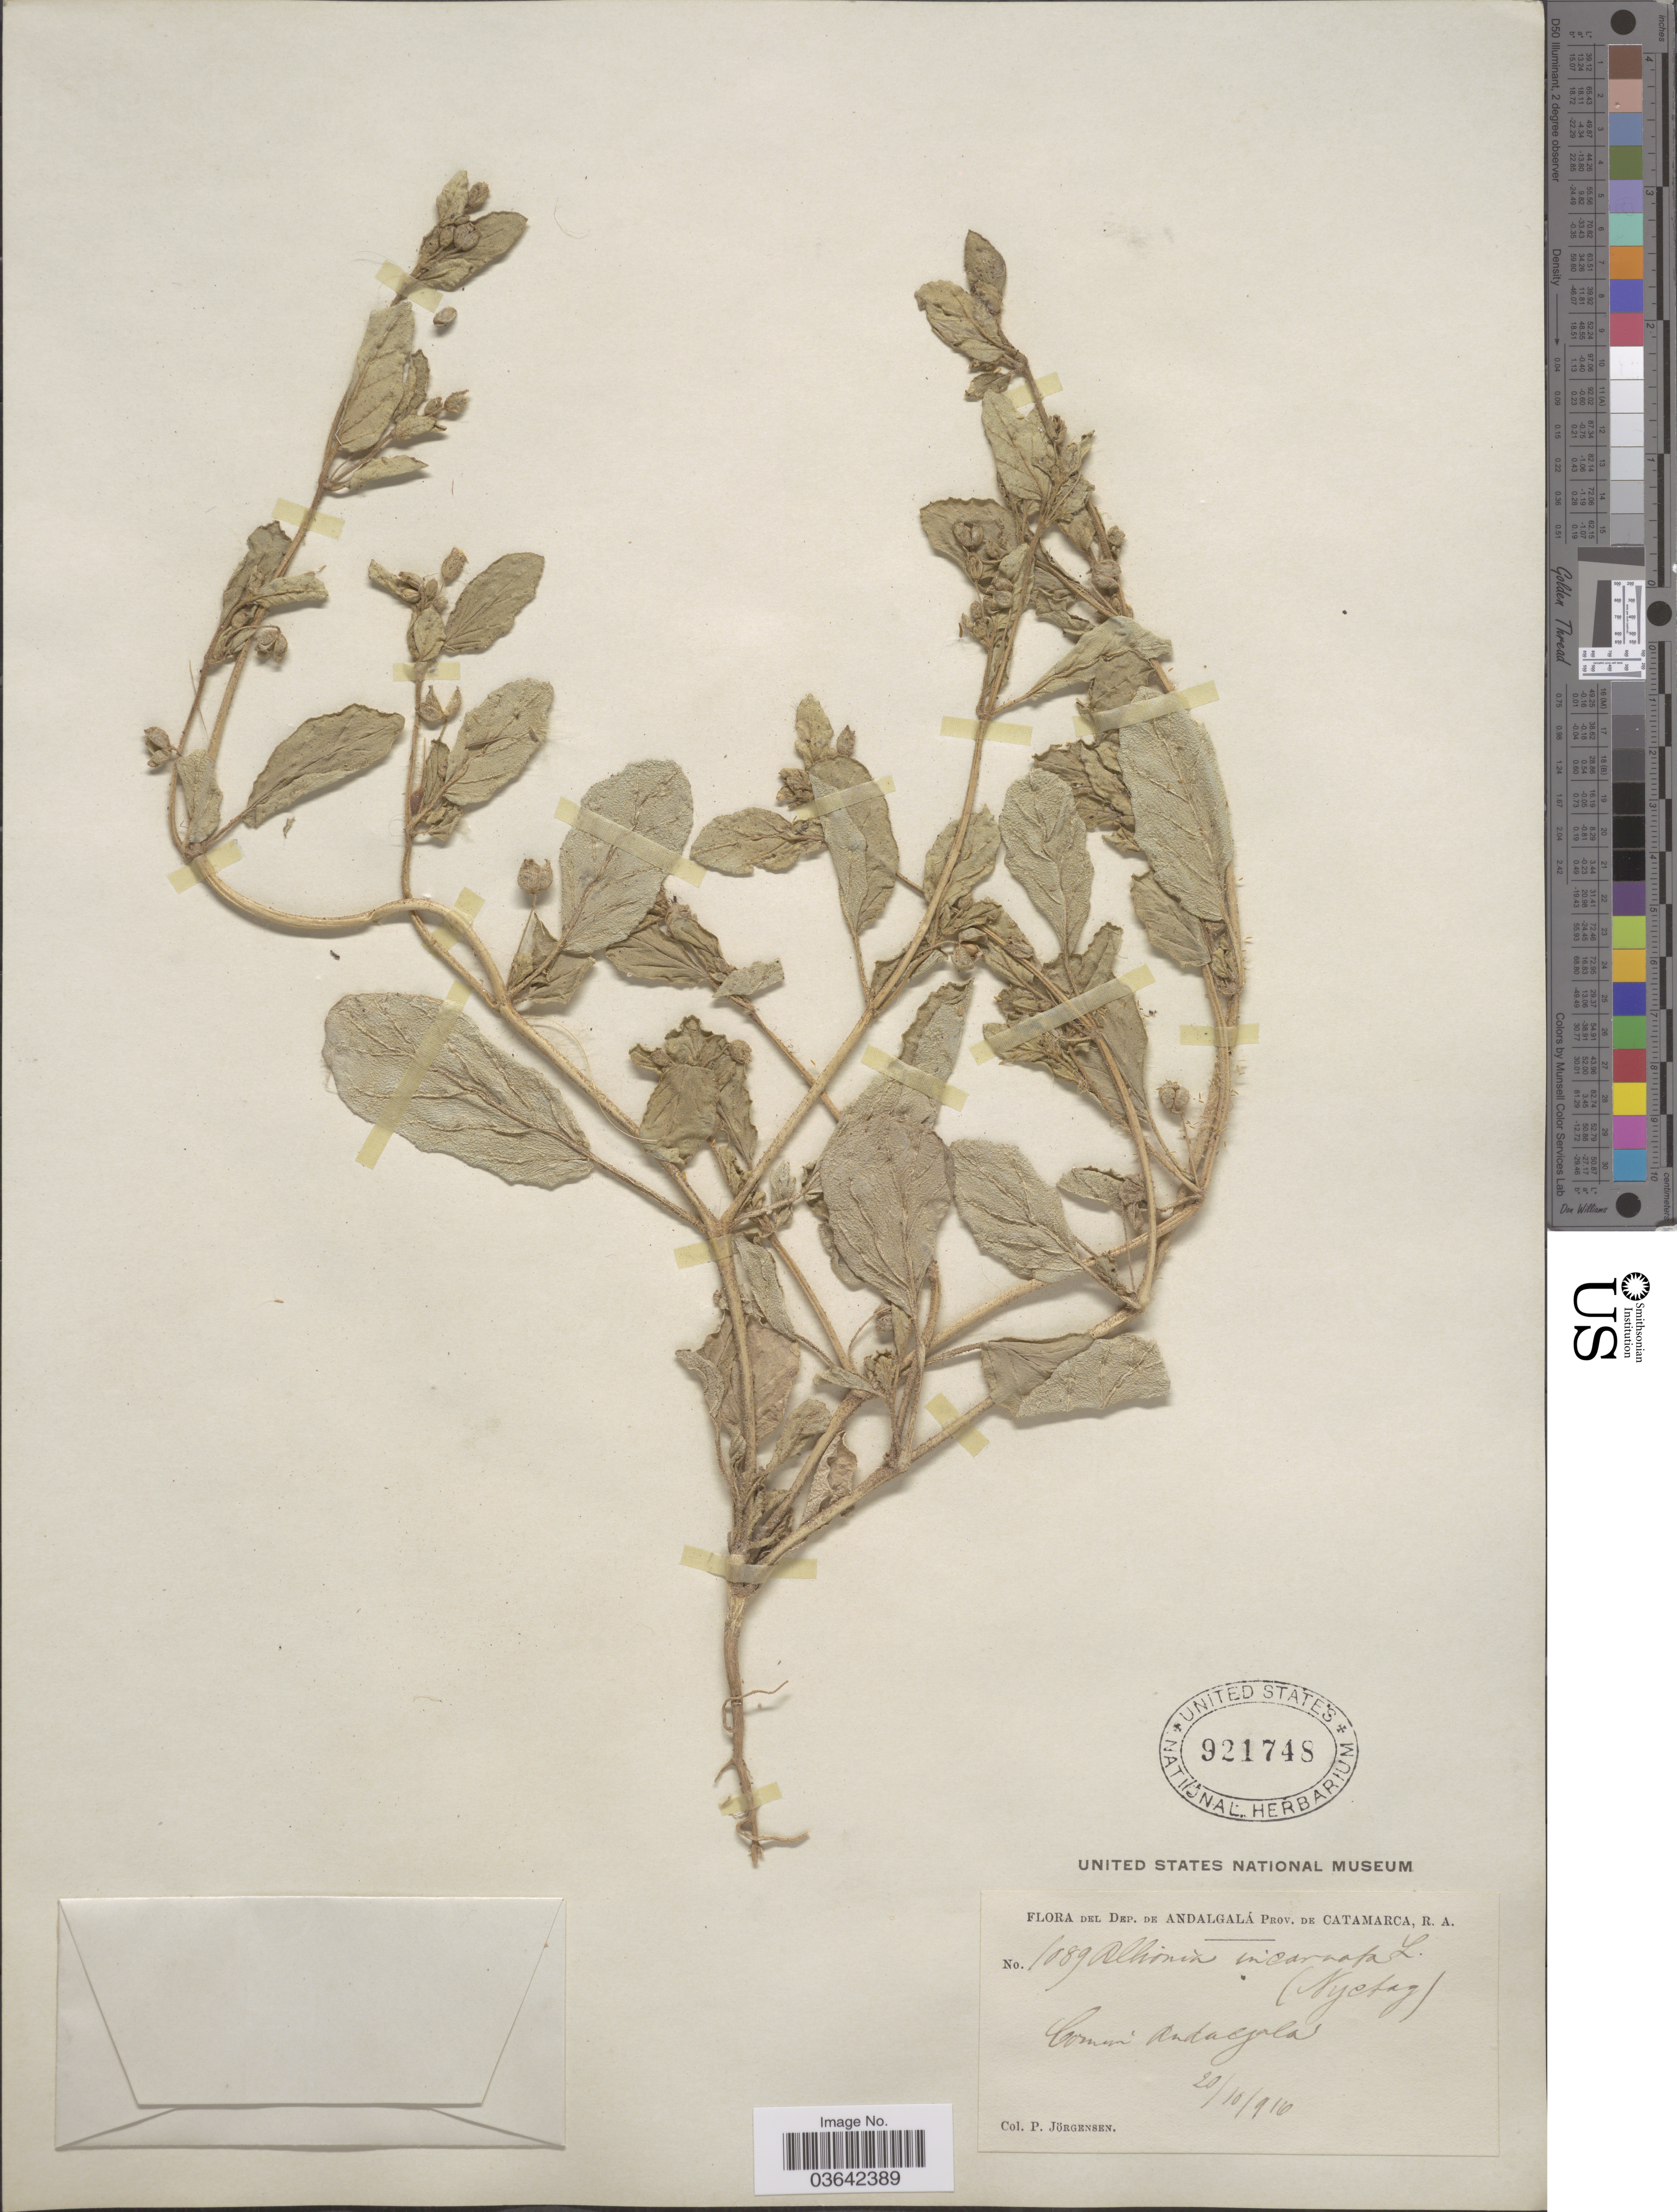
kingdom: Plantae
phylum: Tracheophyta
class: Magnoliopsida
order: Caryophyllales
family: Nyctaginaceae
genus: Allionia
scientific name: Allionia incarnata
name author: L.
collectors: P. Jörgensen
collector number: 1089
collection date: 1916-10-20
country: Argentina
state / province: Catamarca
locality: Dep. de Andalgalá. Comun Andalgalá.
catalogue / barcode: US 921748